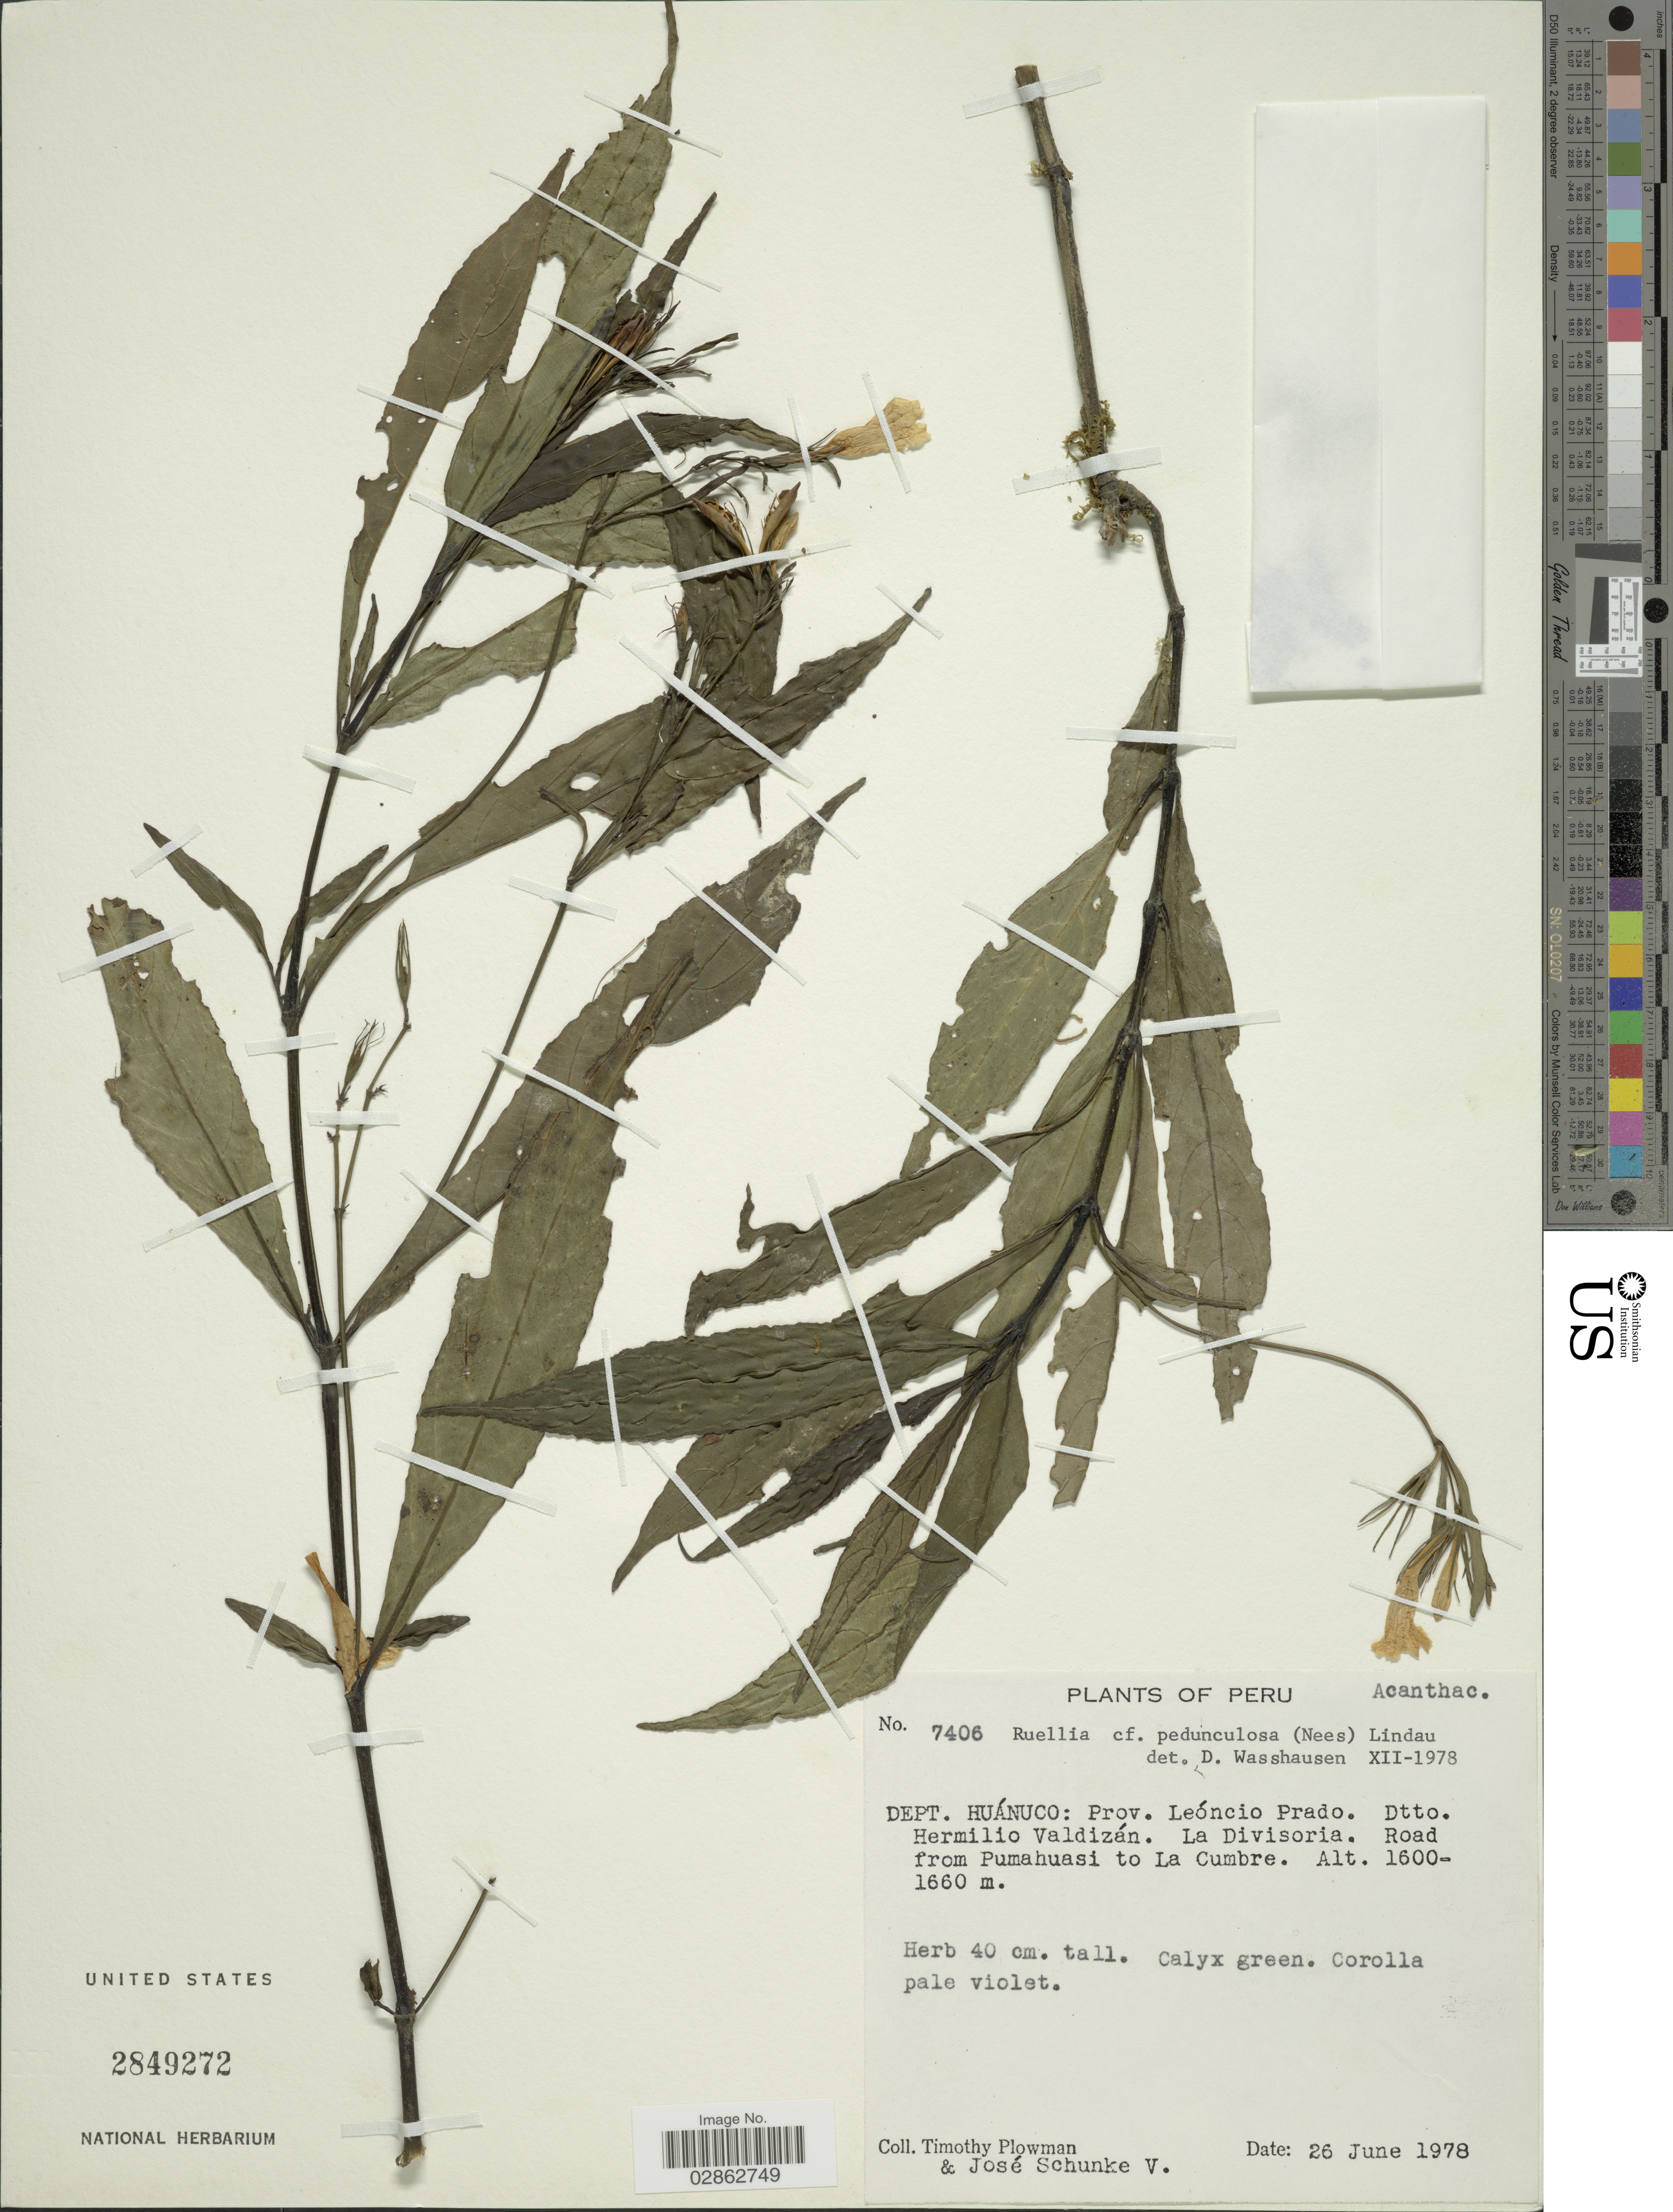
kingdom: Plantae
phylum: Tracheophyta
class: Magnoliopsida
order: Lamiales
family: Acanthaceae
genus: Ruellia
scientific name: Ruellia sp.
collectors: T. Plowman & J. Schunke Vigo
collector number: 7406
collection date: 1978-06-26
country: Peru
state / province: Huánuco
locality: Dept. Huánuco: Prov. Leóncio Prado. Dtto. Hermilio Valdizán. La Divisoria. Road from Pumahuasi to La Cumbre.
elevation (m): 1600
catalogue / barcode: US 2849272